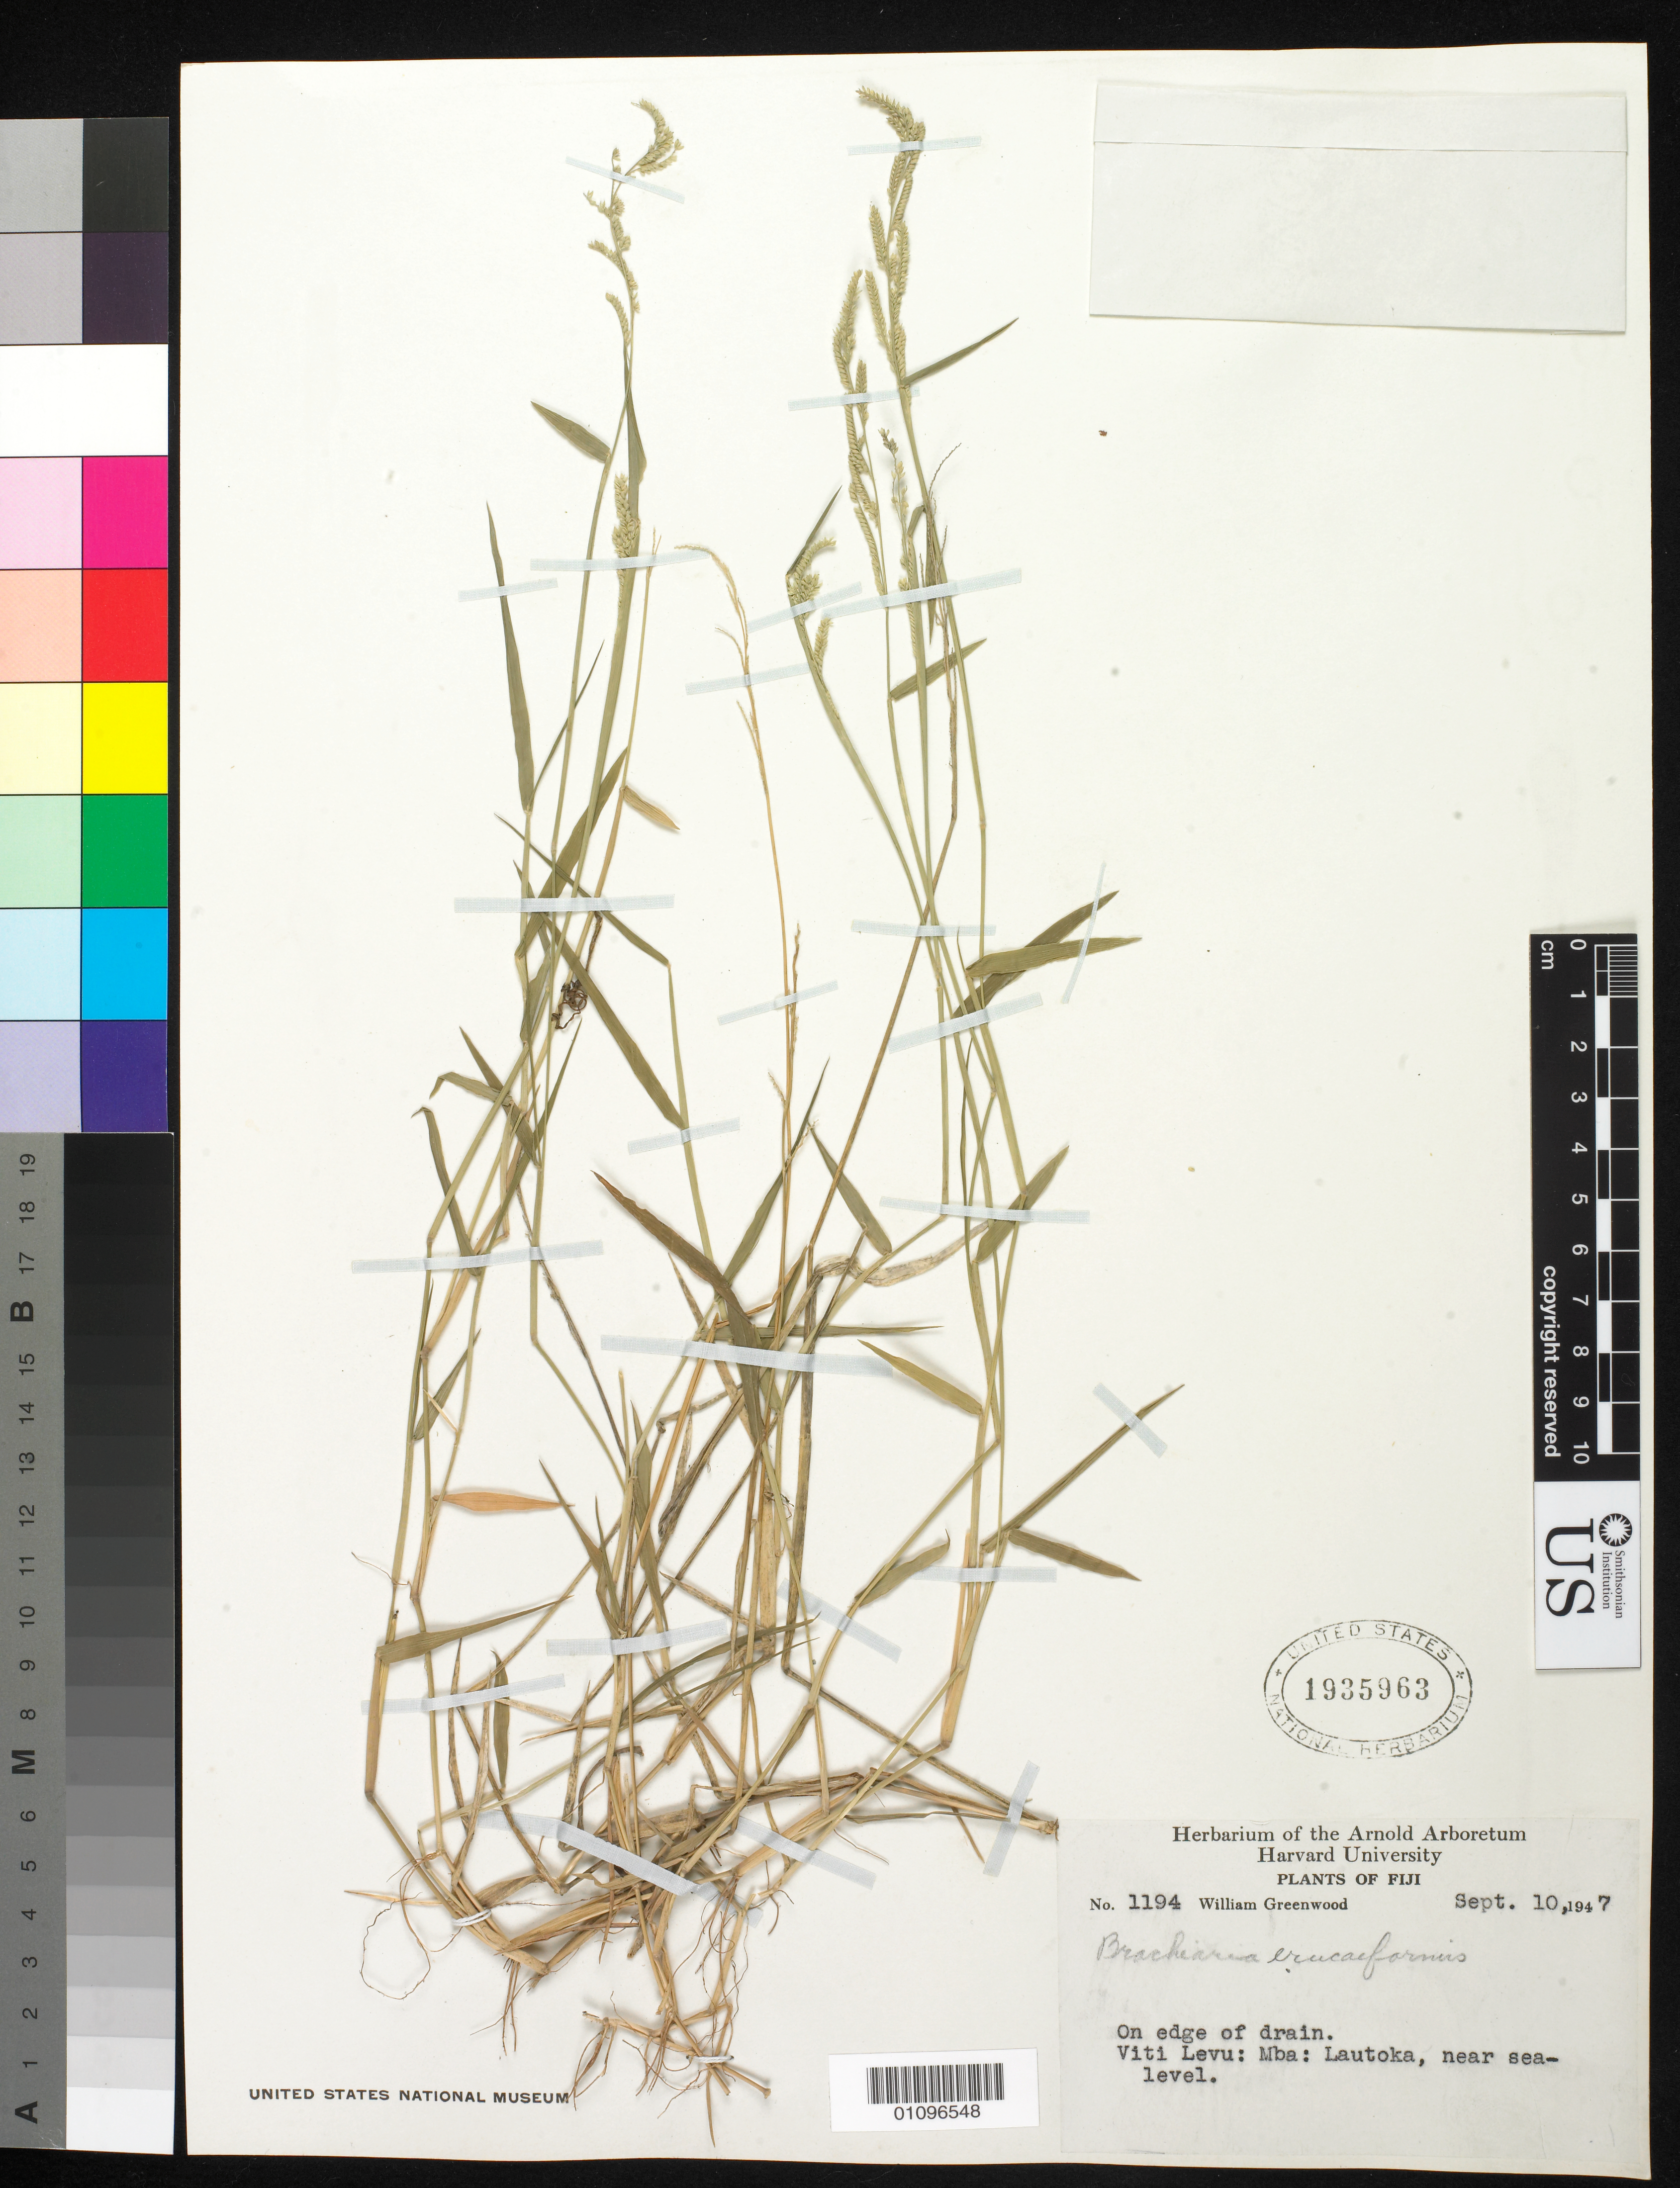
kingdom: Plantae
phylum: Tracheophyta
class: Liliopsida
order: Poales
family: Poaceae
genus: Moorochloa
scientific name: Moorochloa eruciformis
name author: (Sm.) Veldkamp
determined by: Poaceae Reorganization Project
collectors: W. Greenwood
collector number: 1194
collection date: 1947-09-10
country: Fiji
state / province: Mba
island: Viti Levu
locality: Lautoka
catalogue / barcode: US 1935963